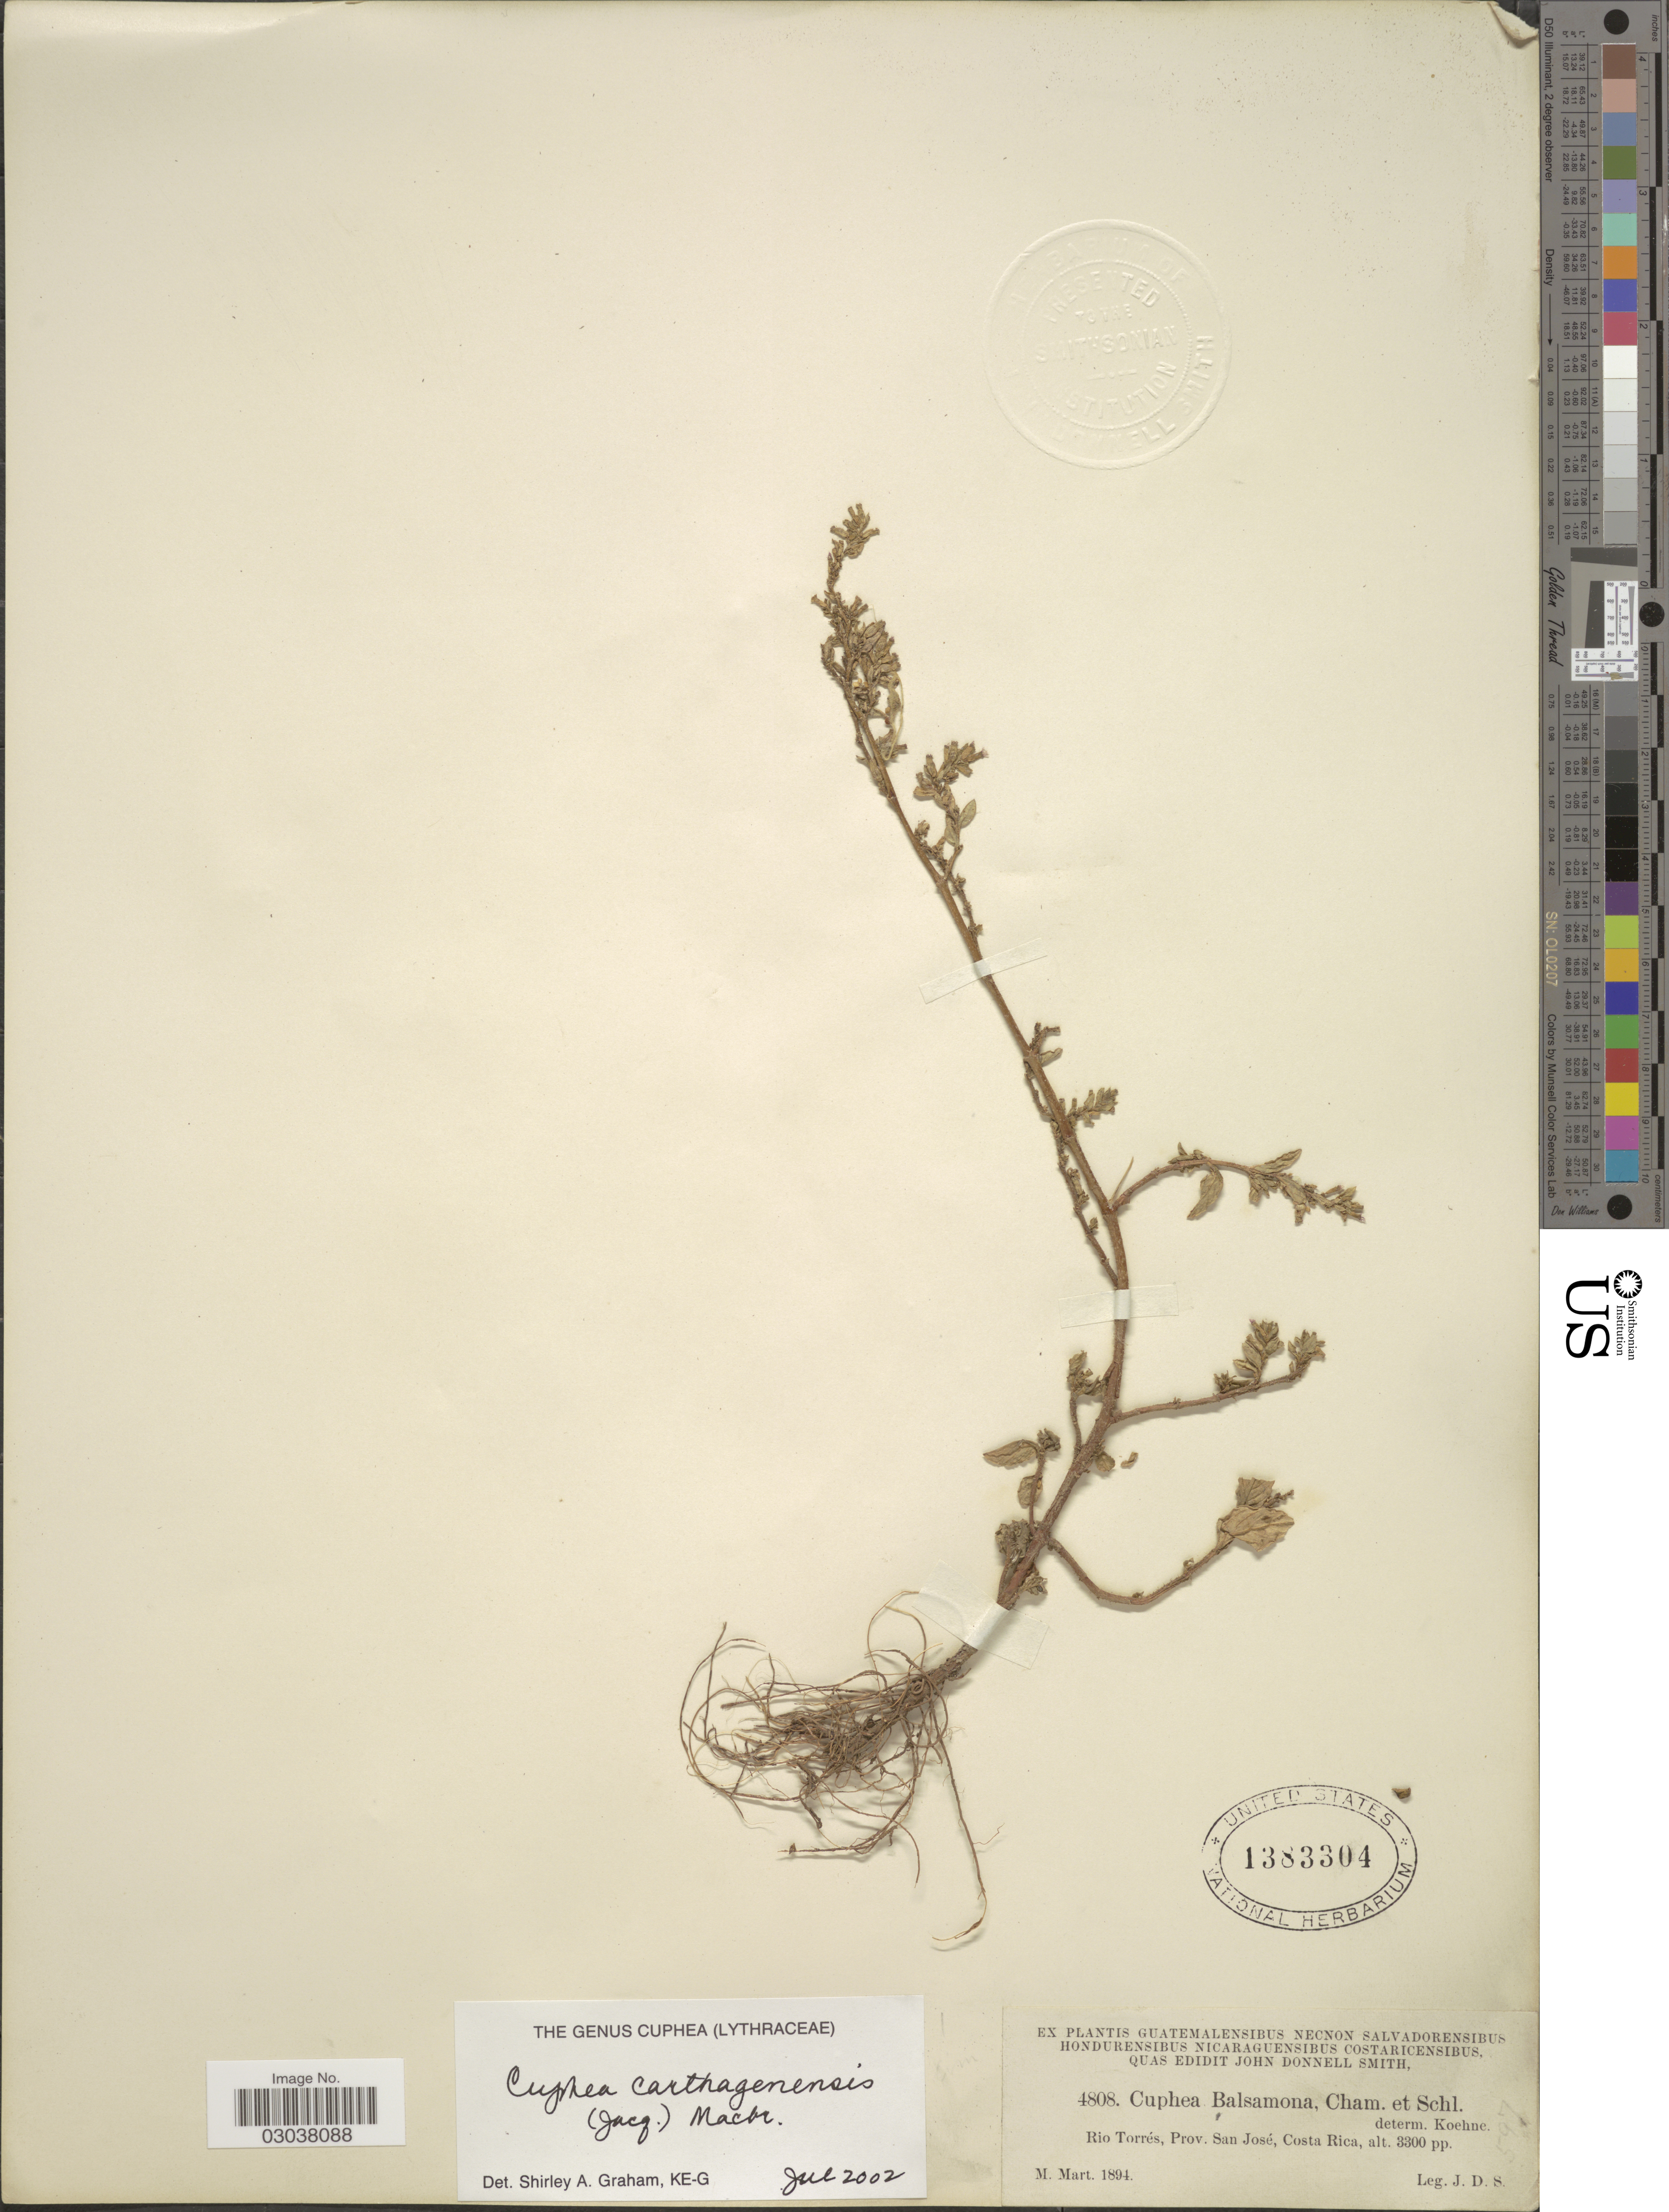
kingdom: Plantae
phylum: Tracheophyta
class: Magnoliopsida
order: Myrtales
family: Lythraceae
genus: Cuphea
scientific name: Cuphea carthagenensis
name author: (Jacq.) J.F. Macbr.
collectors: J. Donnell Smith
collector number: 4808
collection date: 1894-03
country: Costa Rica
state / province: San José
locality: Rio Torrés.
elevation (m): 1006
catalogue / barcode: US 1383304